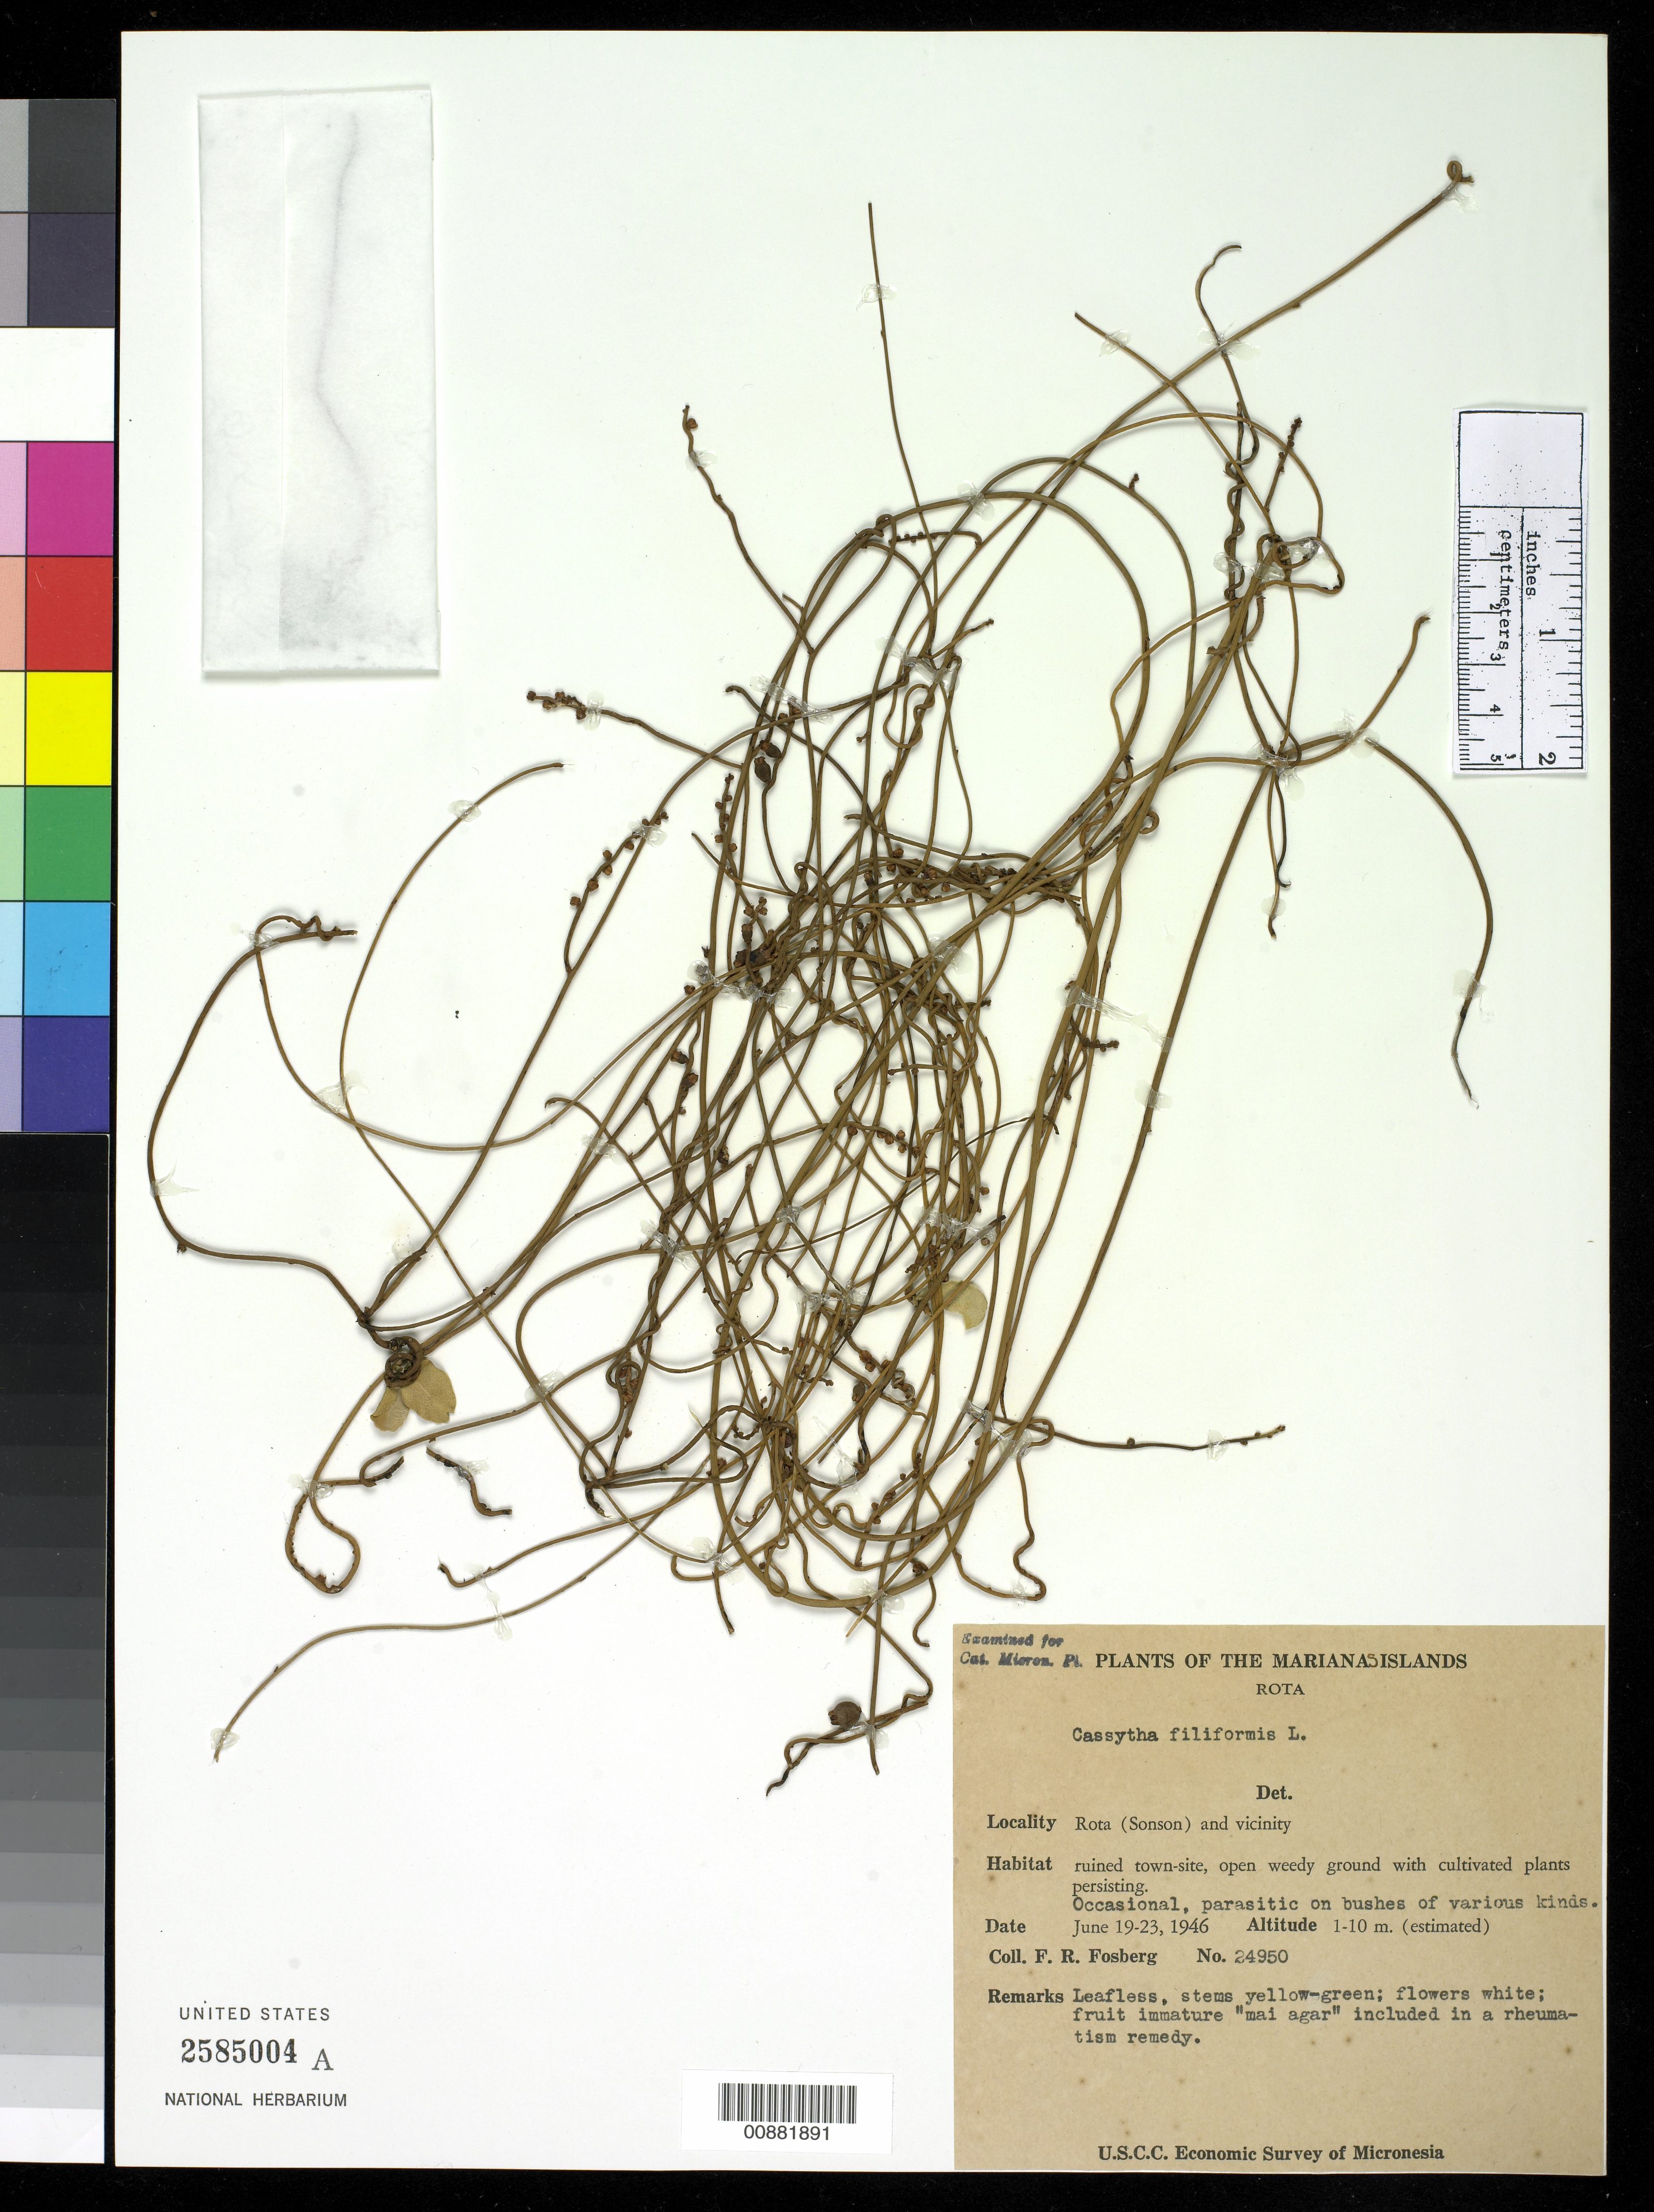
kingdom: Plantae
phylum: Tracheophyta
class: Magnoliopsida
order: Laurales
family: Lauraceae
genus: Cassytha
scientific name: Cassytha filiformis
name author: L.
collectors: F. R. Fosberg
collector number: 24950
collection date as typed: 19 Jun 1946 to 23 Jun 1946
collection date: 1946-06-19/1946-06-23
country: Northern Mariana Islands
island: Rota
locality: Rota (Sonson) & vicinity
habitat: ruined town-site,open weedy ground with cultivated plants; occasional, parasitic on various bushes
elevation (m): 1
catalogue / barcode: US 2585004